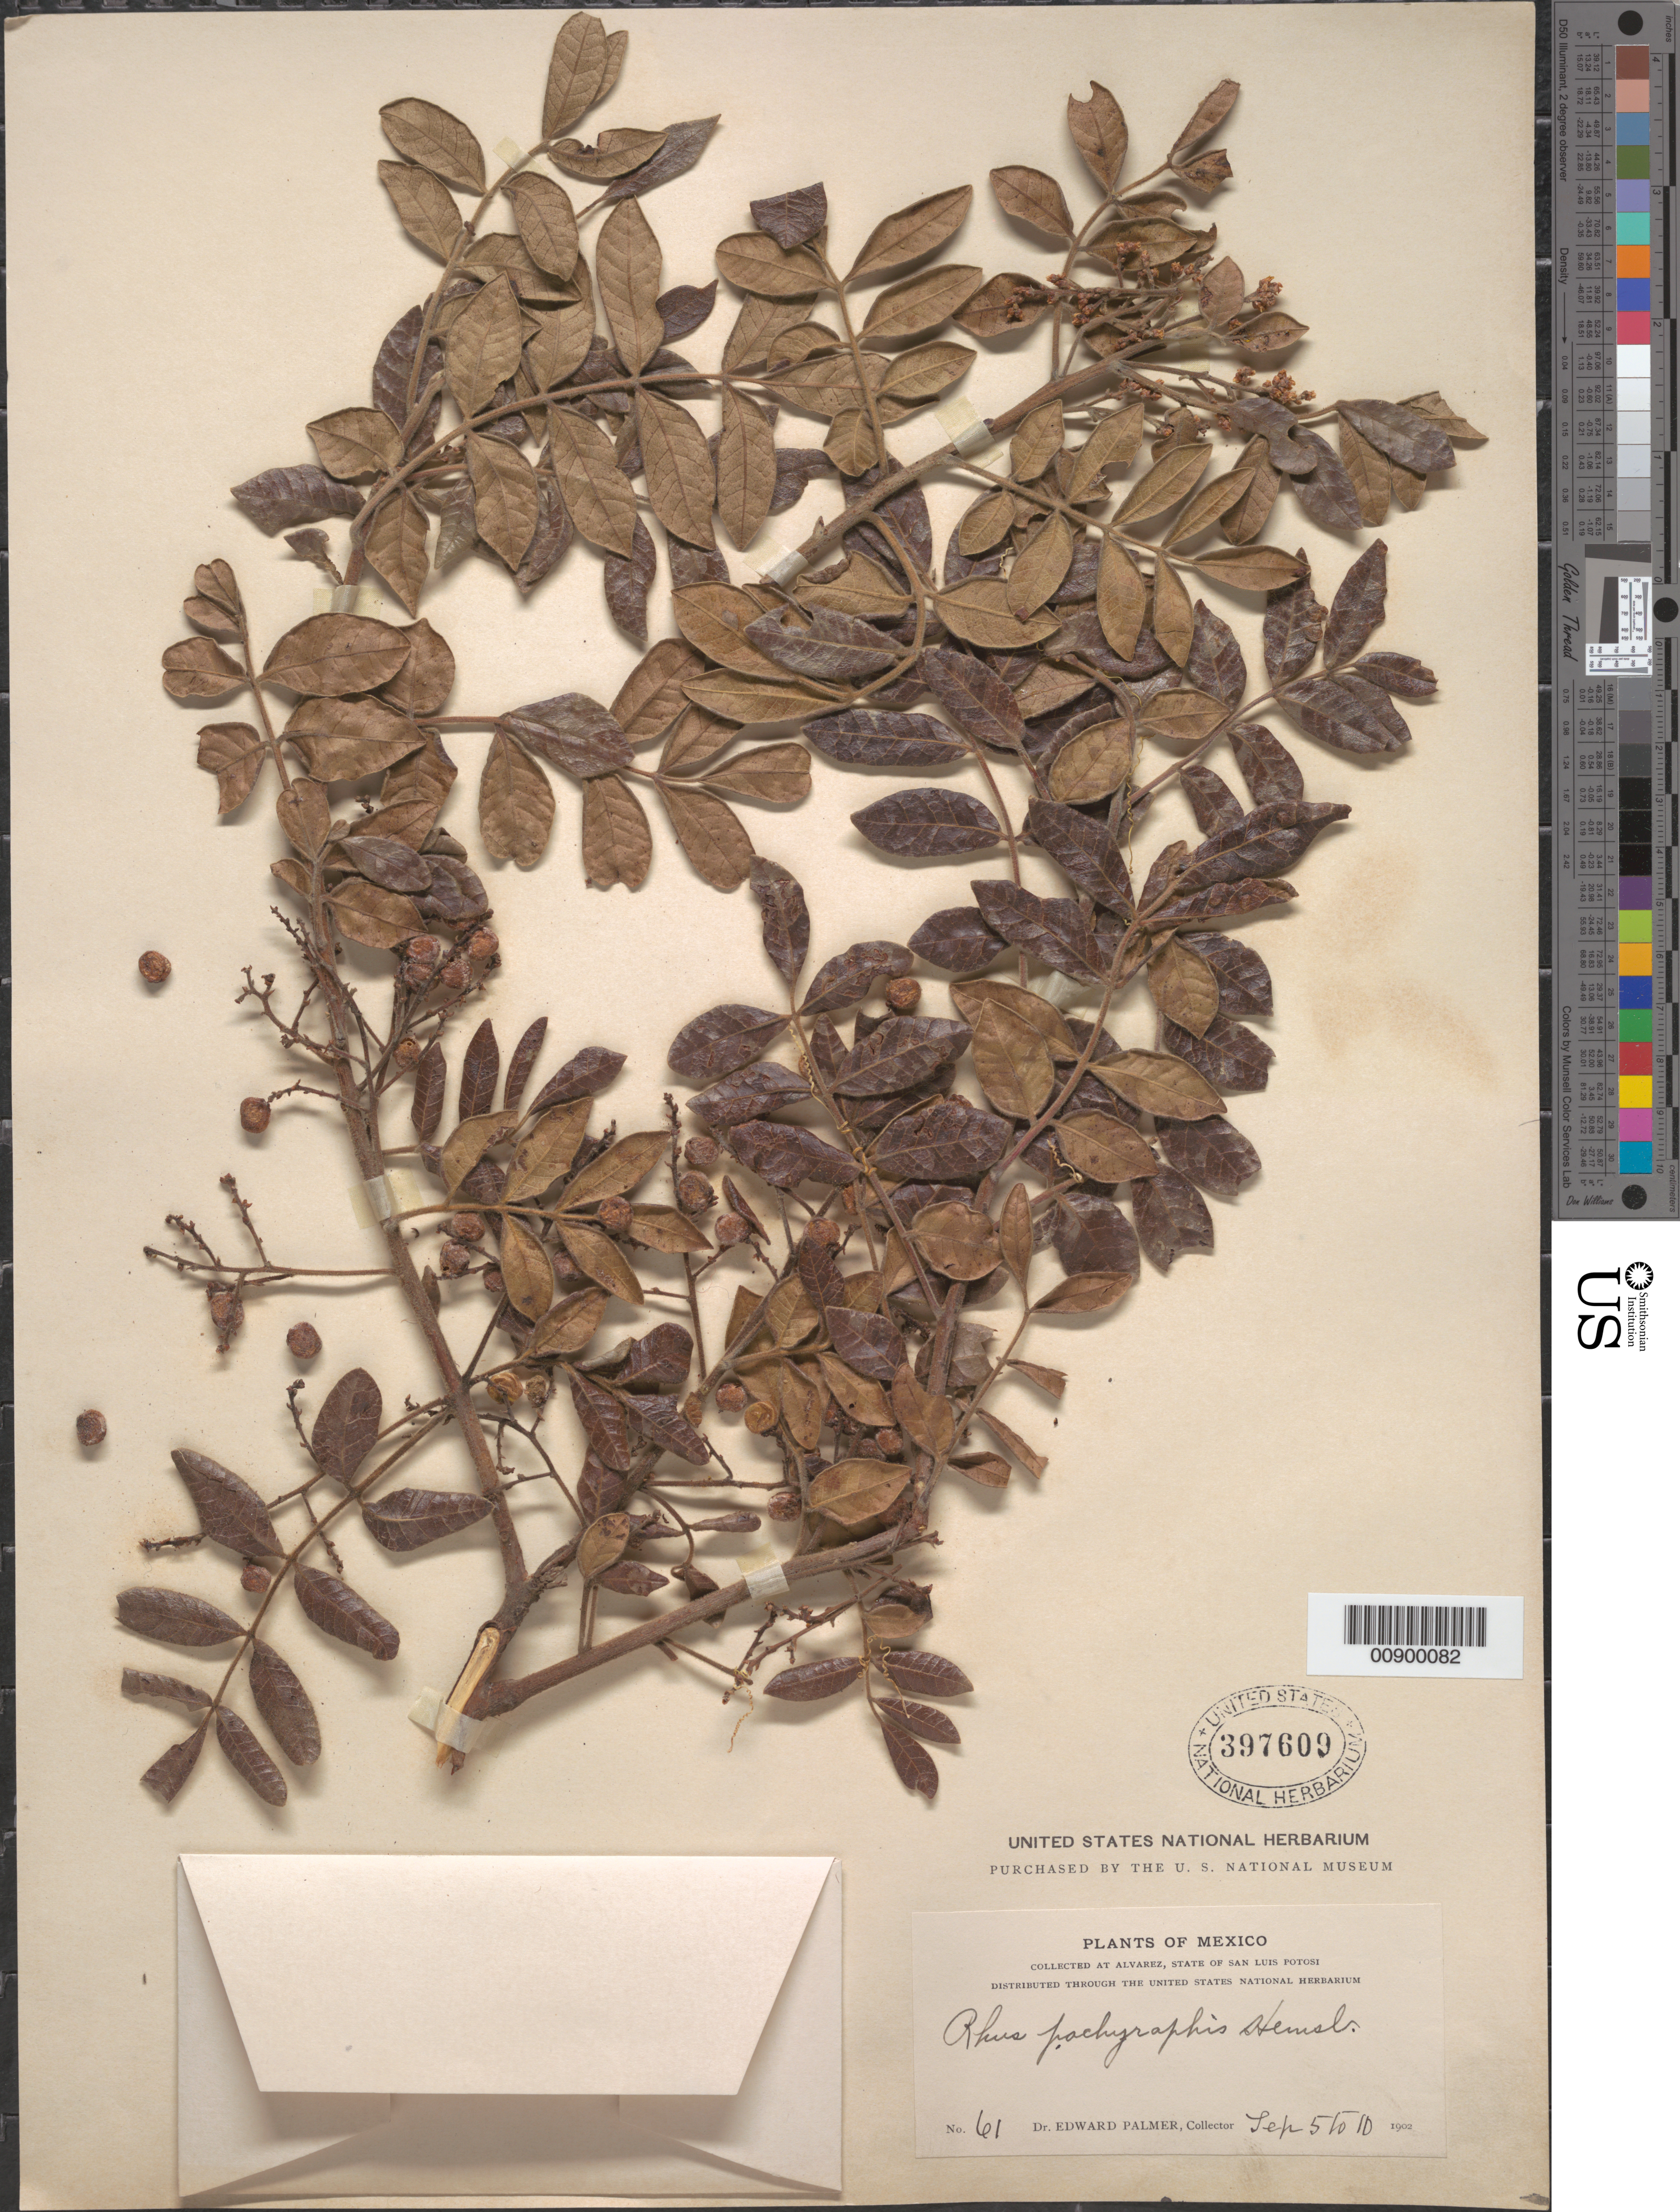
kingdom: Plantae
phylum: Tracheophyta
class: Magnoliopsida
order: Sapindales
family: Anacardiaceae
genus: Rhus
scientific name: Rhus pachyrrhachis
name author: Hemsl.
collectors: E. Palmer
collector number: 61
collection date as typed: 05 Sep 1902 to 10 Sep 1902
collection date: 1902-09-05/1902-09-10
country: Mexico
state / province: San Luis Potosí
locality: Alvarez, San Luis Potosí.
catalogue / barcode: US 397609